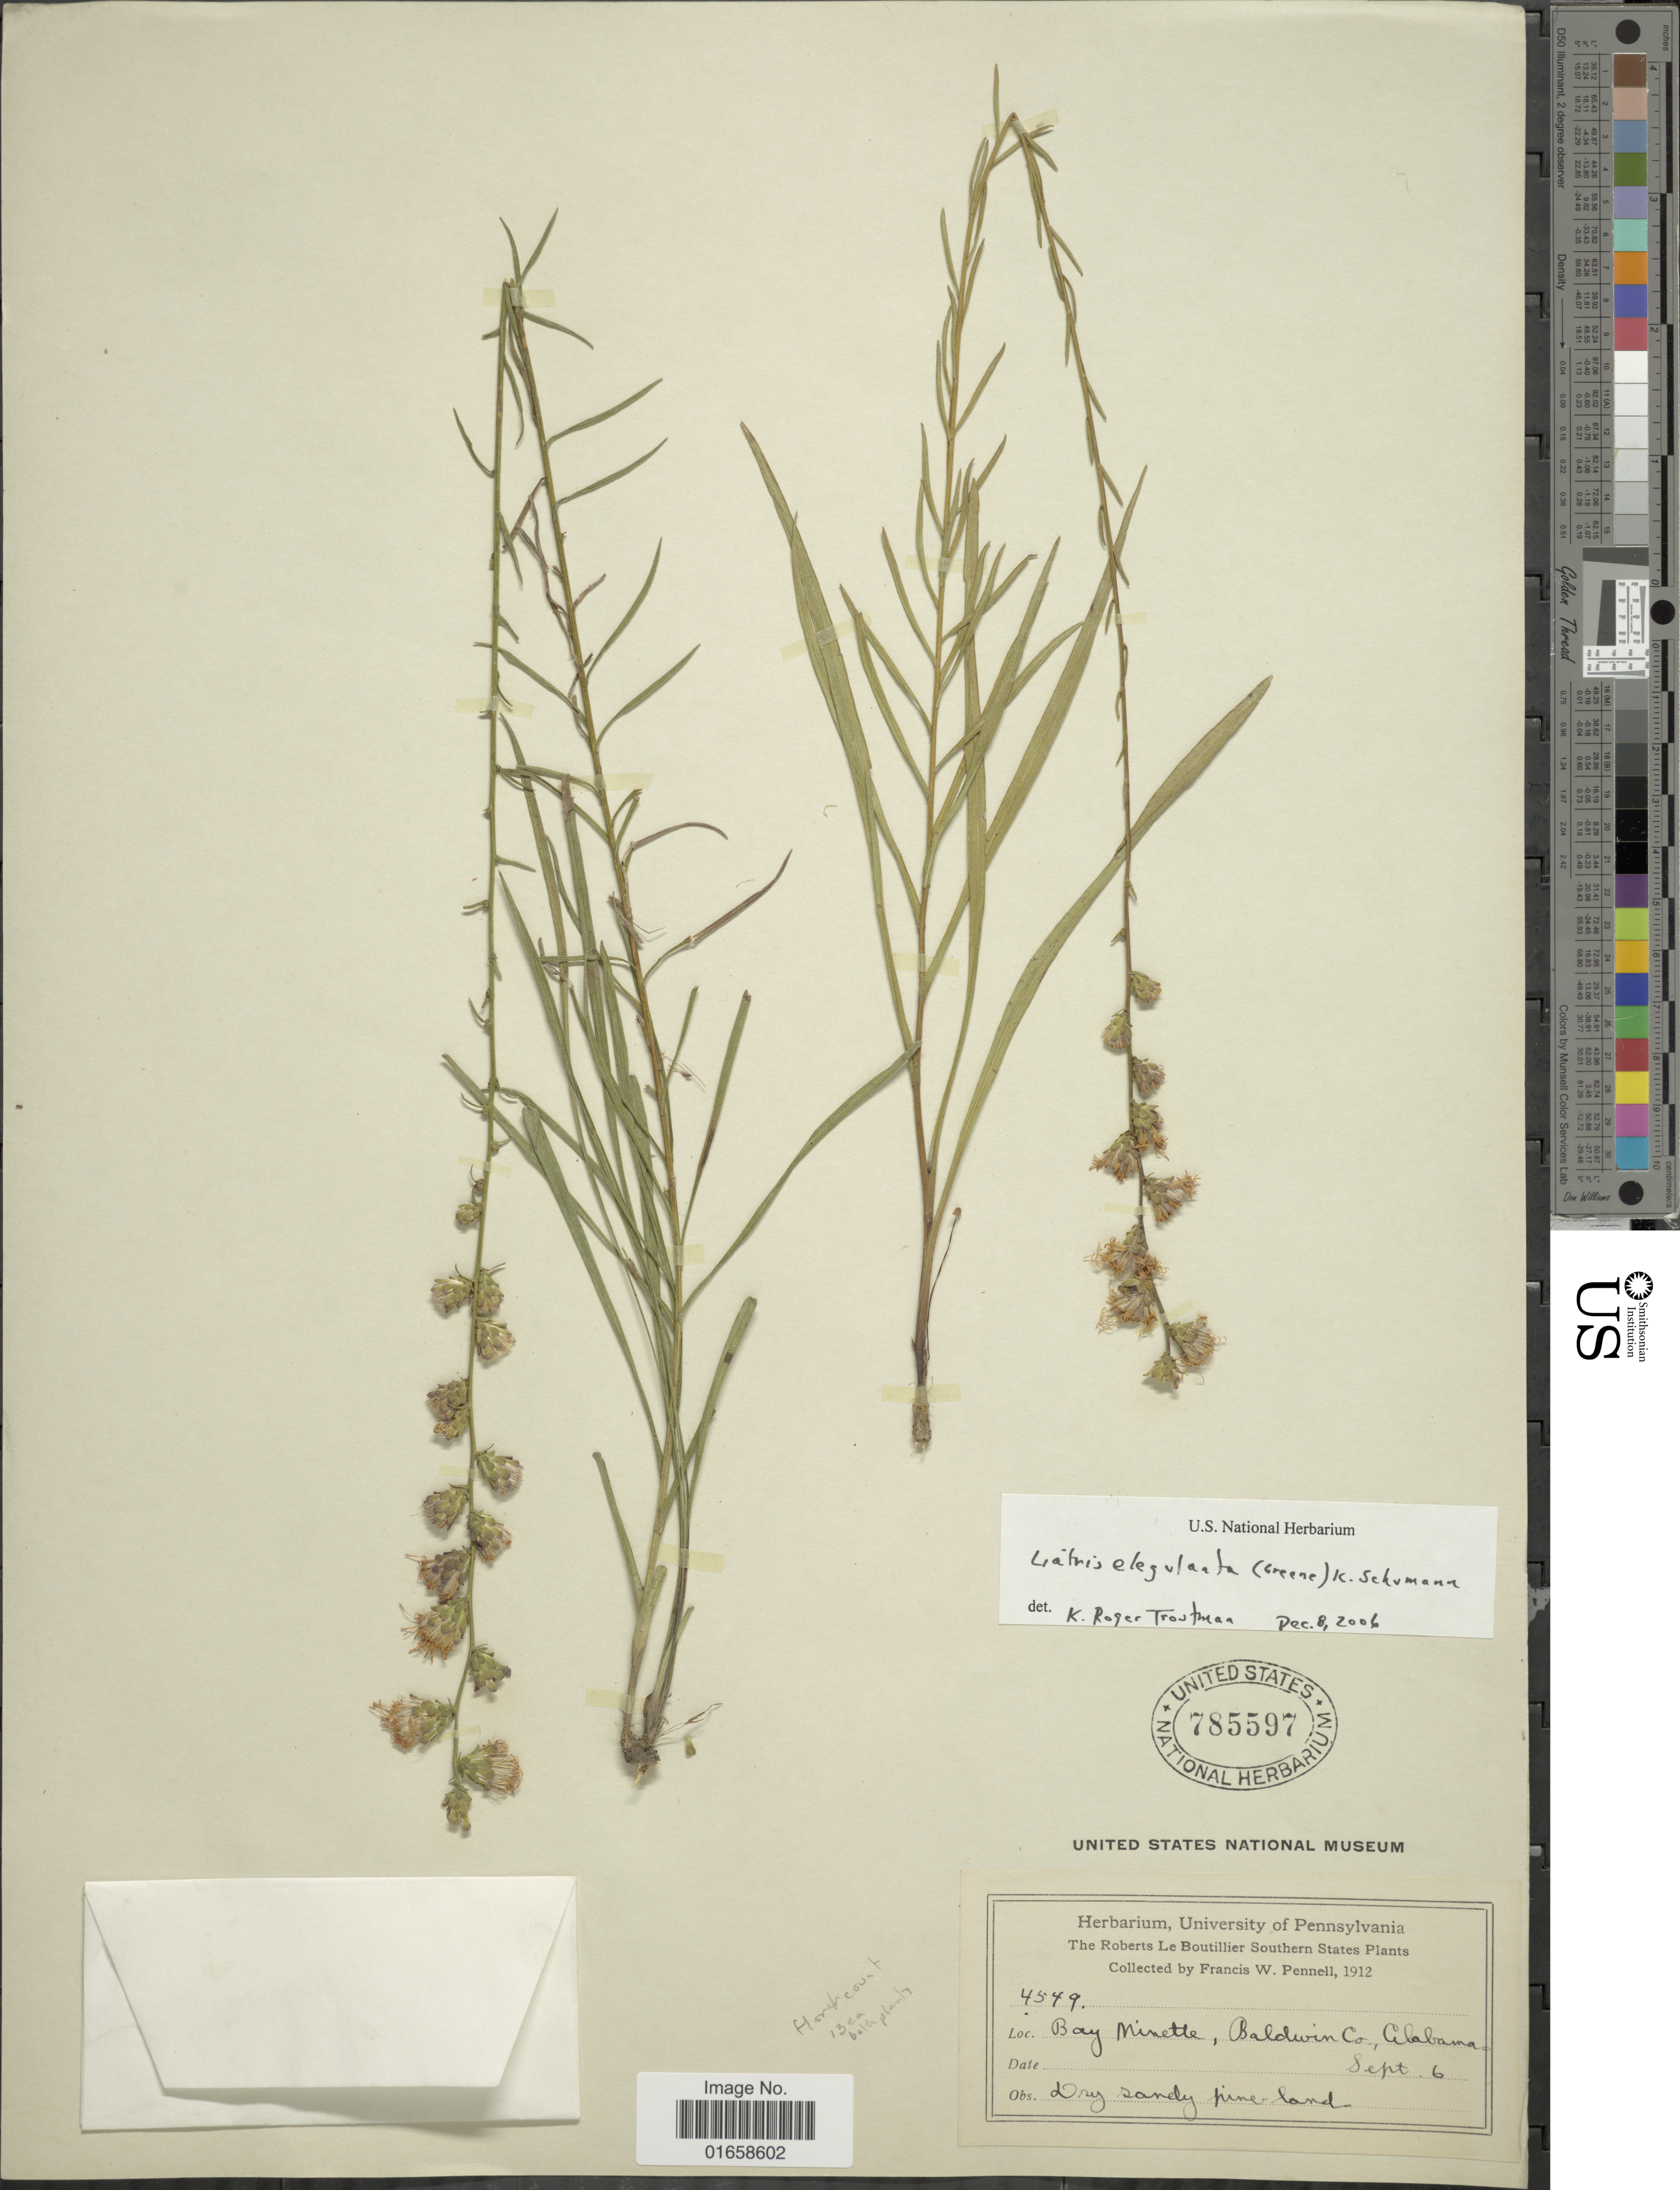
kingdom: Plantae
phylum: Tracheophyta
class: Magnoliopsida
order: Asterales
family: Asteraceae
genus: Liatris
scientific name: Liatris elegantula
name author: (Greene) K. Schum.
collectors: F. W. Pennell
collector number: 4549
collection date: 1912-09-06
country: United States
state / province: Alabama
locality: Bay Minette, Baldwin Co.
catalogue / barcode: US 785597